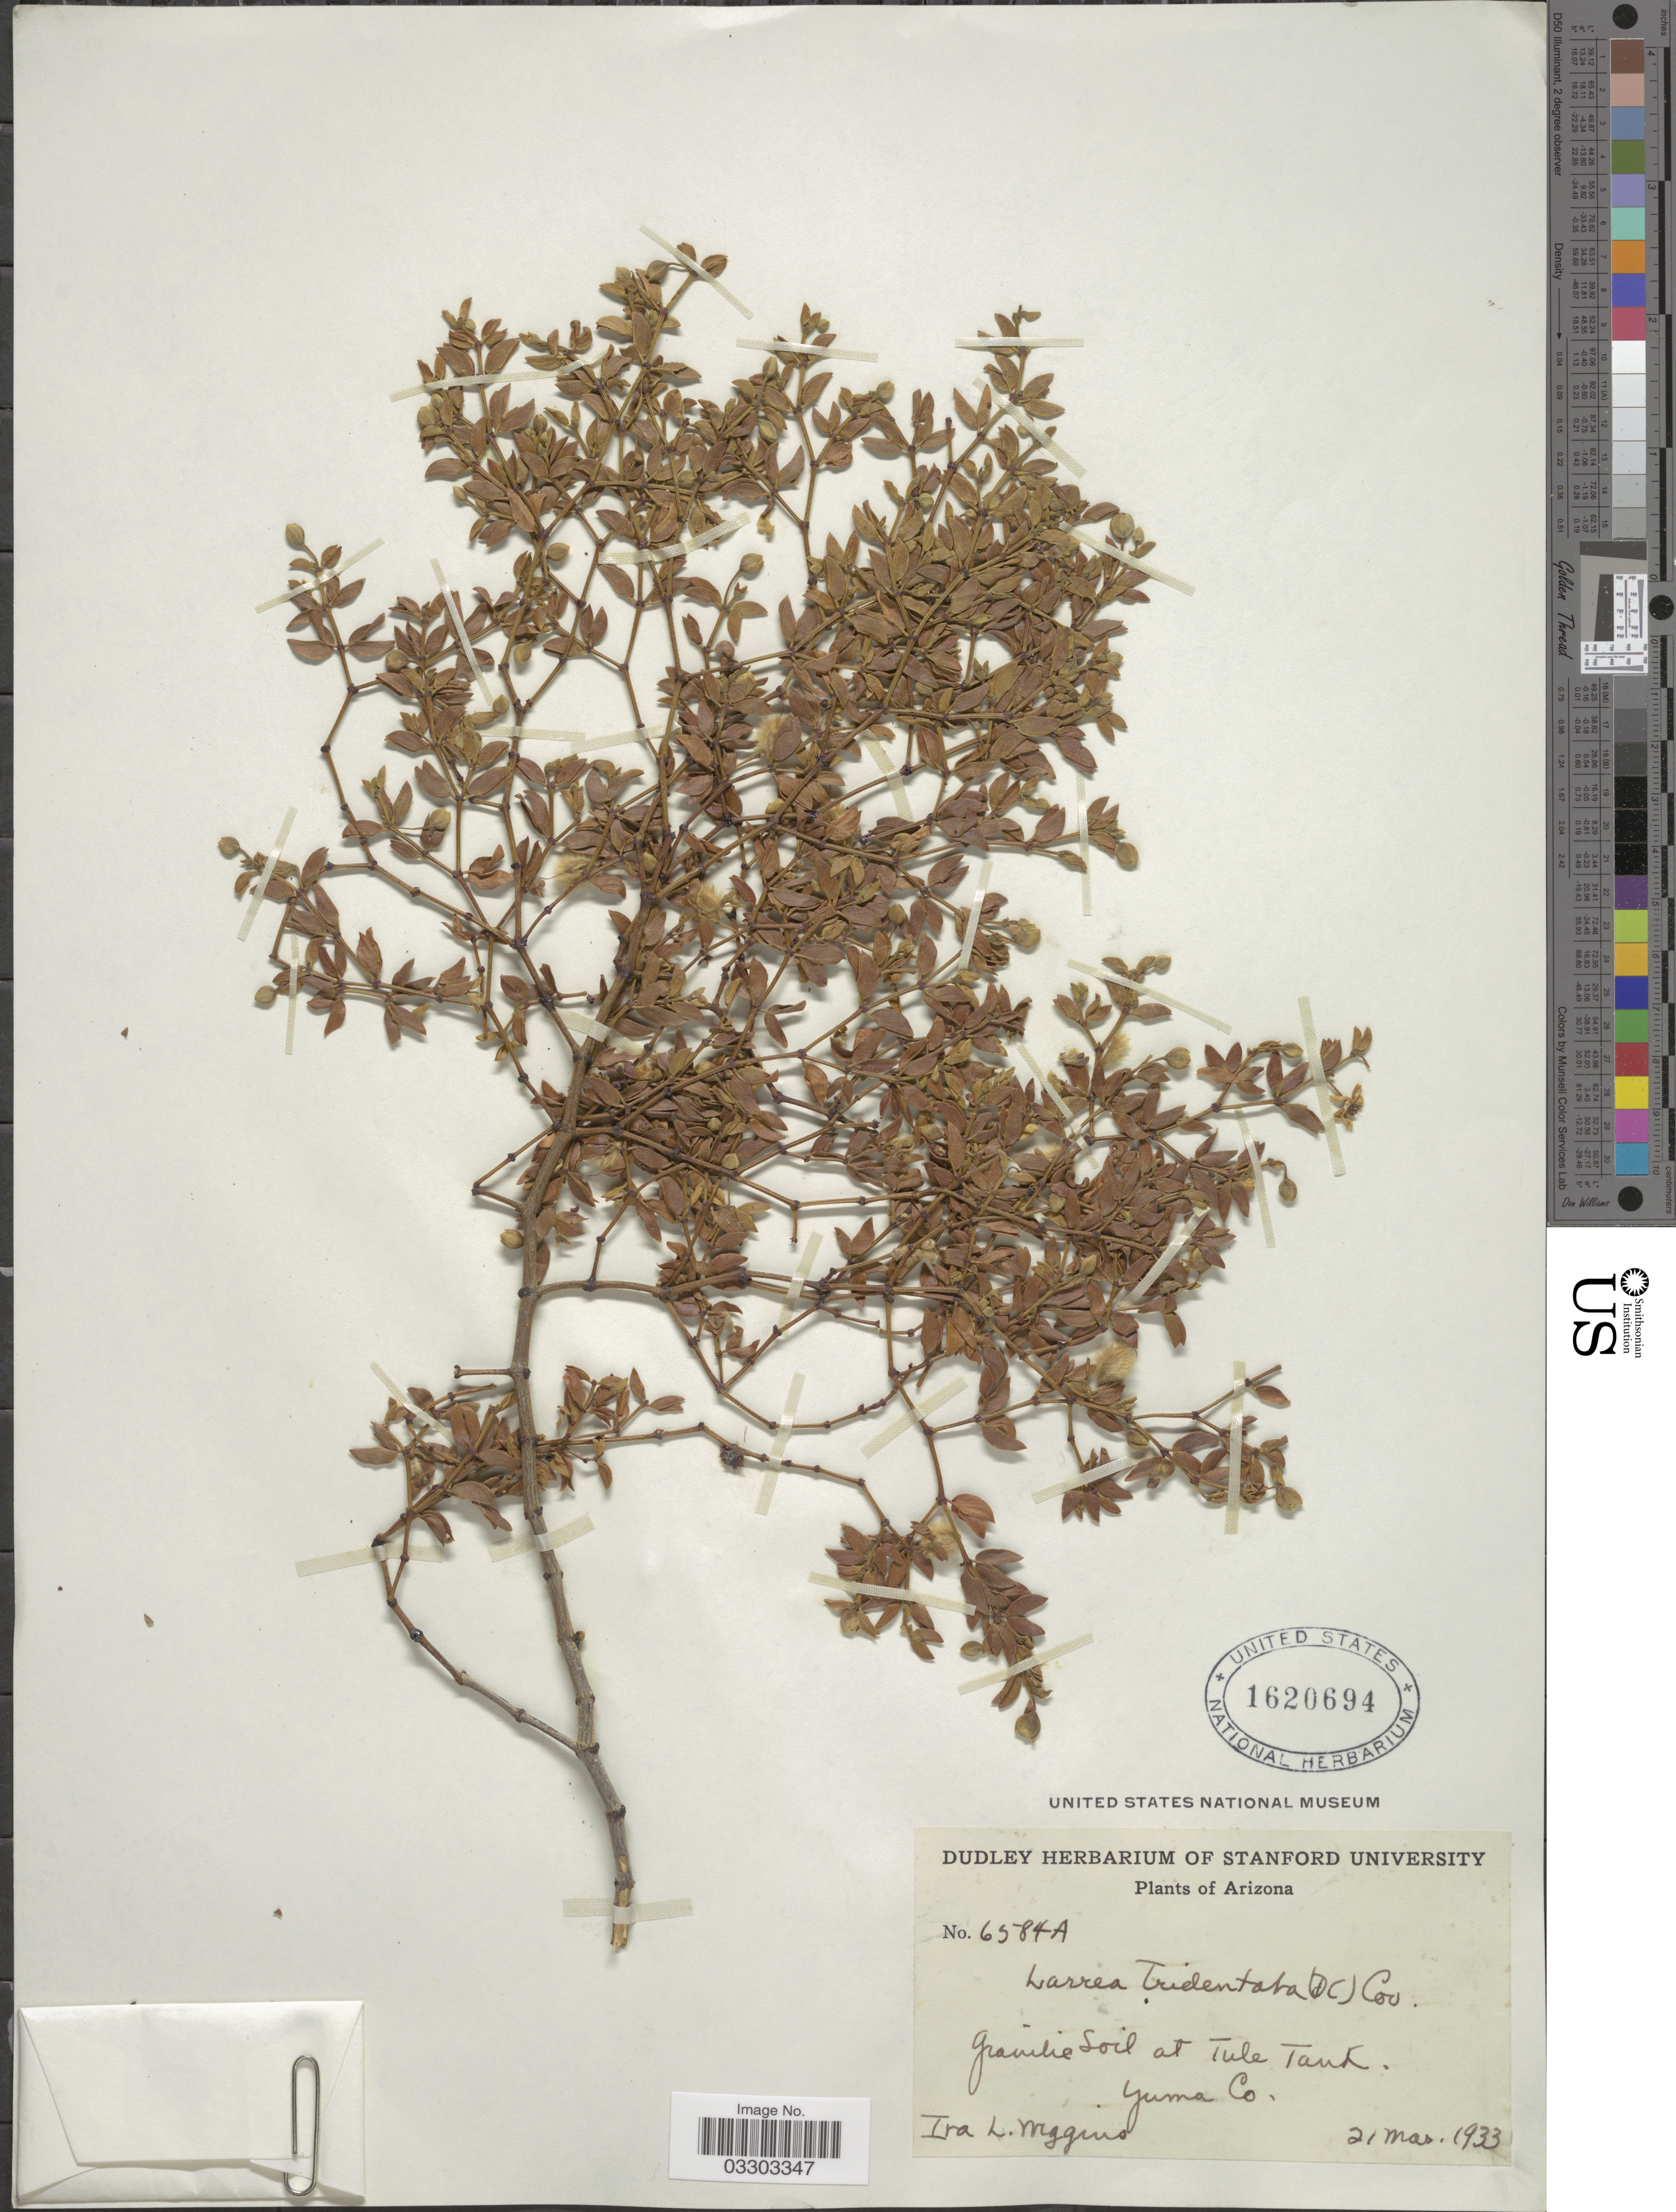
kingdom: Plantae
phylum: Tracheophyta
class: Magnoliopsida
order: Zygophyllales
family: Zygophyllaceae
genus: Larrea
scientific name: Larrea tridentata var. tridentata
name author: (Sessé & Moc. ex DC.) Coville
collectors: I. L. Wiggins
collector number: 6584A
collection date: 1933-03-21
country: United States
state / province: Arizona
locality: At Tule Tank. Yuma Co.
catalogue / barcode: US 1620694